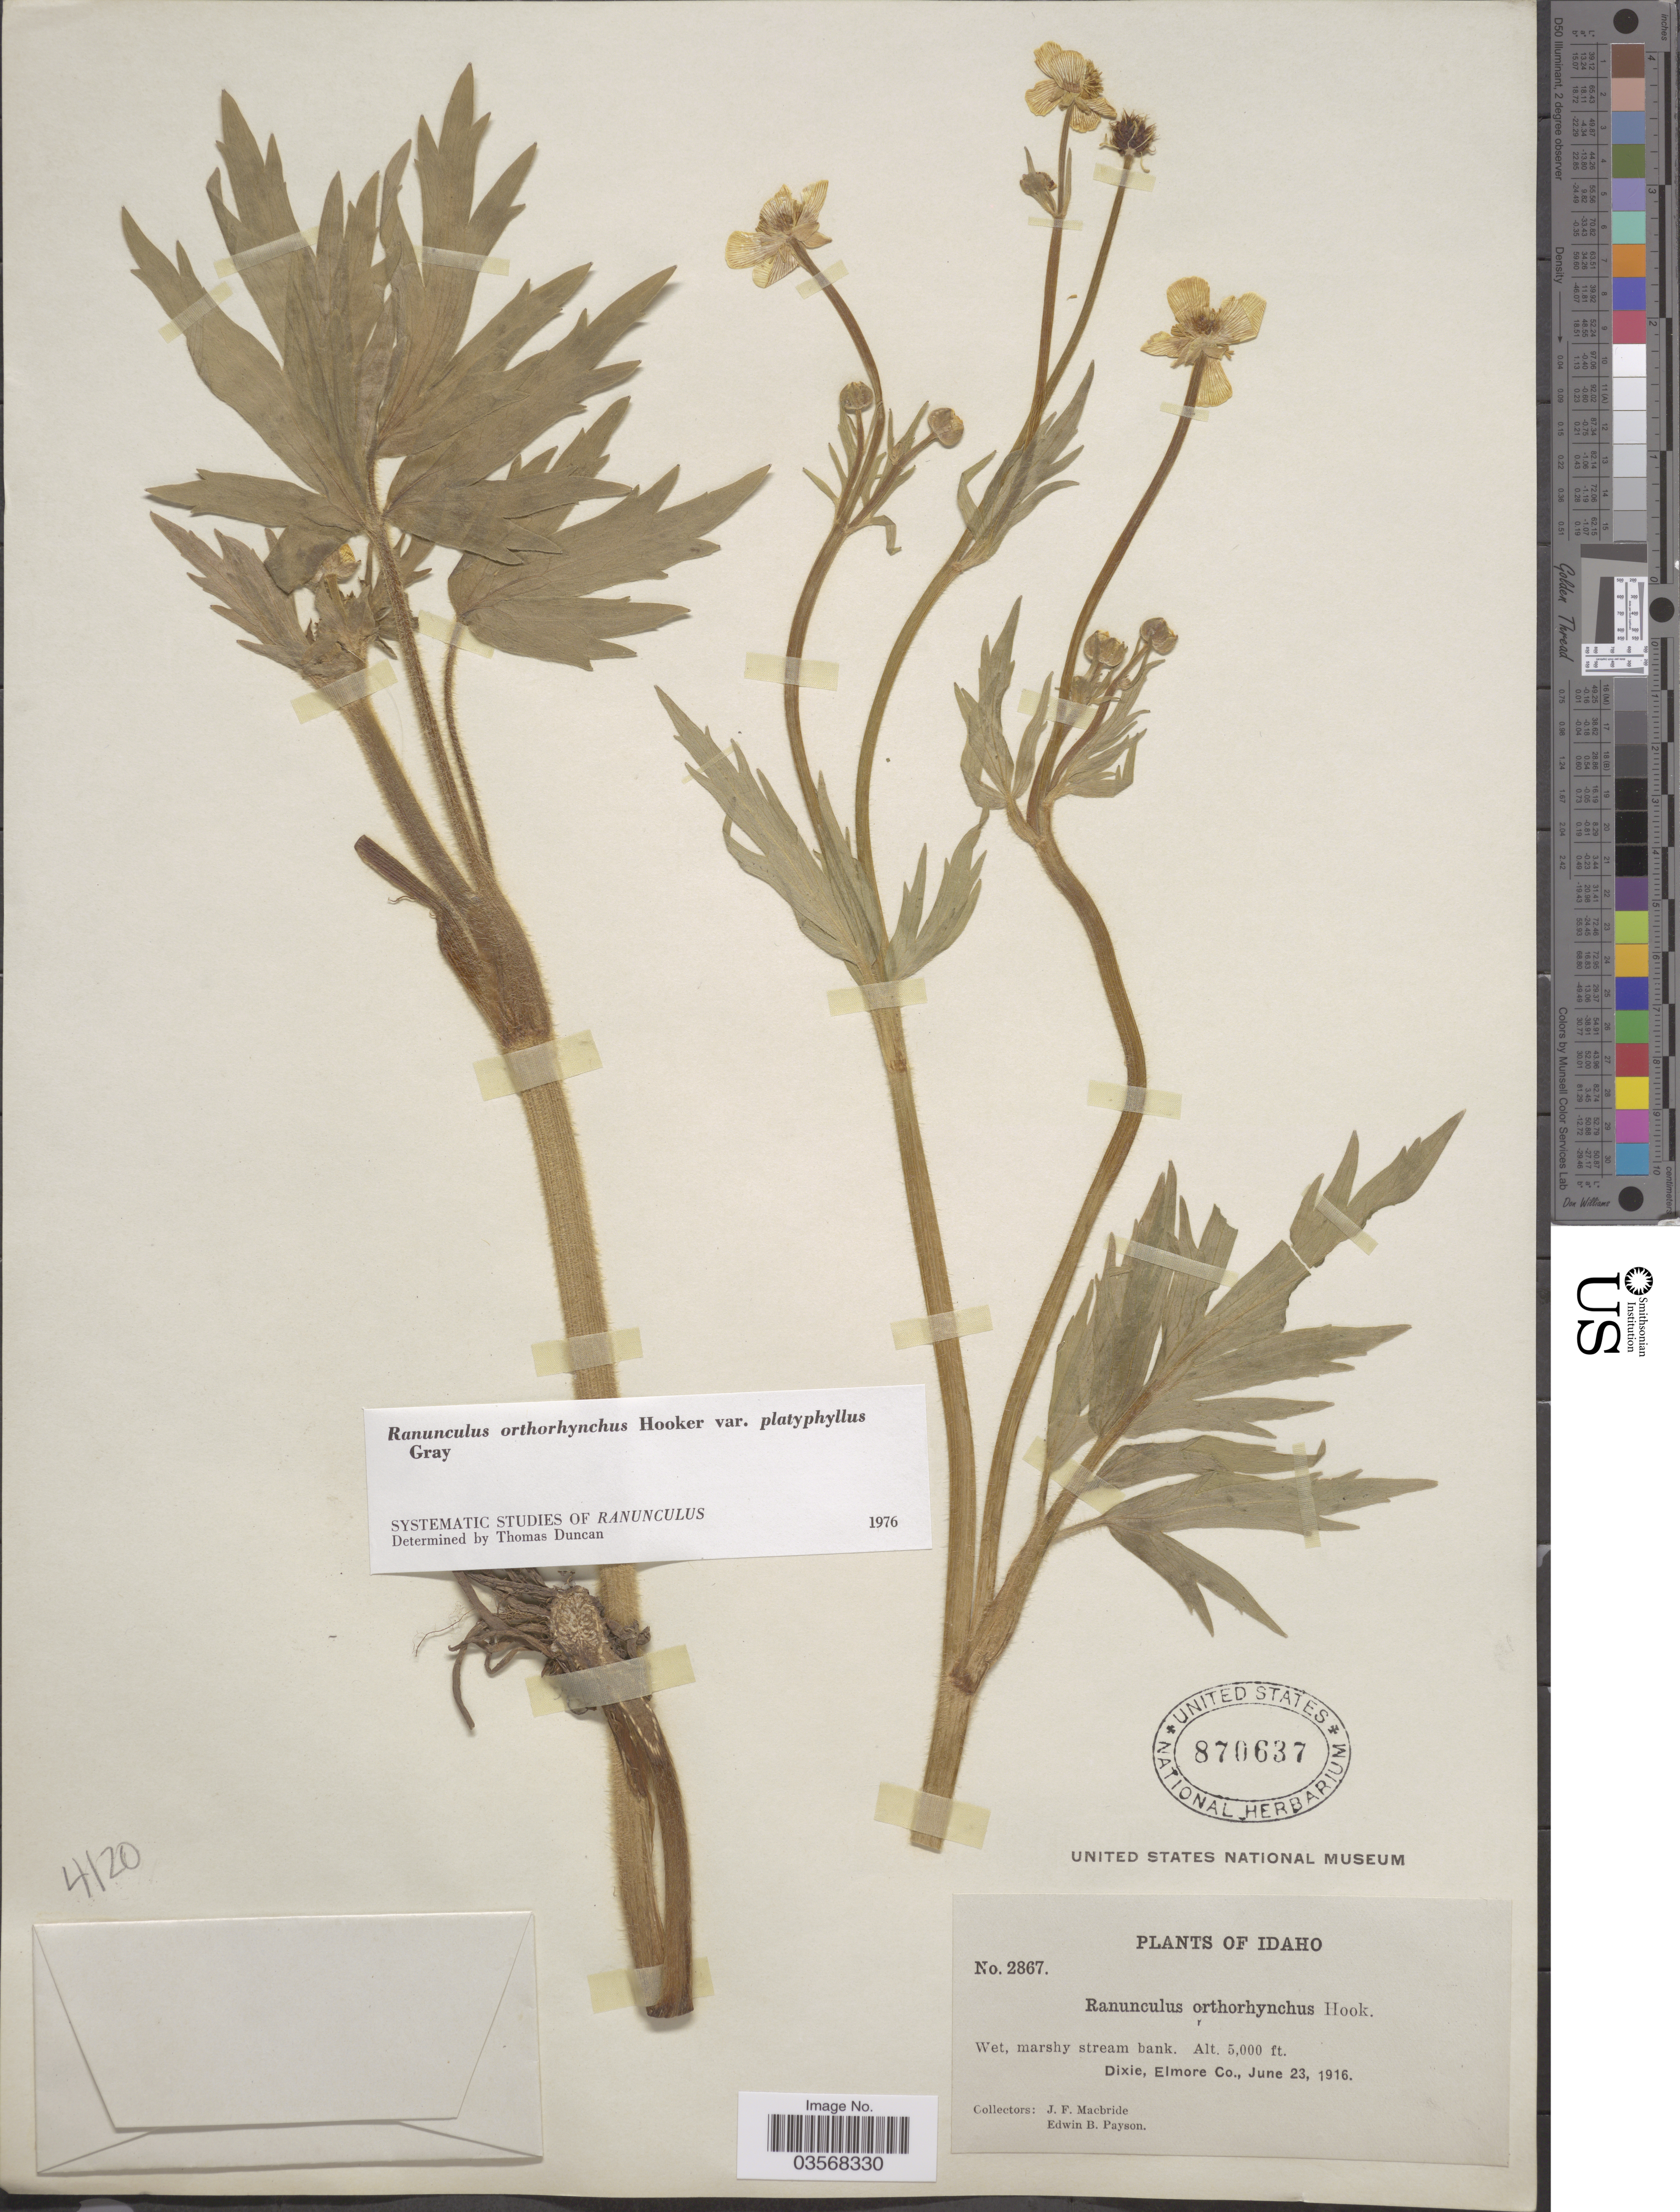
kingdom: Plantae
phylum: Tracheophyta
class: Magnoliopsida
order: Ranunculales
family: Ranunculaceae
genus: Ranunculus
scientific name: Ranunculus orthorhynchus var. platyphyllus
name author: A. Gray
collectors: J. F. Macbride & E. B. Payson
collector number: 2867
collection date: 1916-06-23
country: United States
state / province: Idaho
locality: Dixie, Elmore Co.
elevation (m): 1524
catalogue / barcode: US 870637